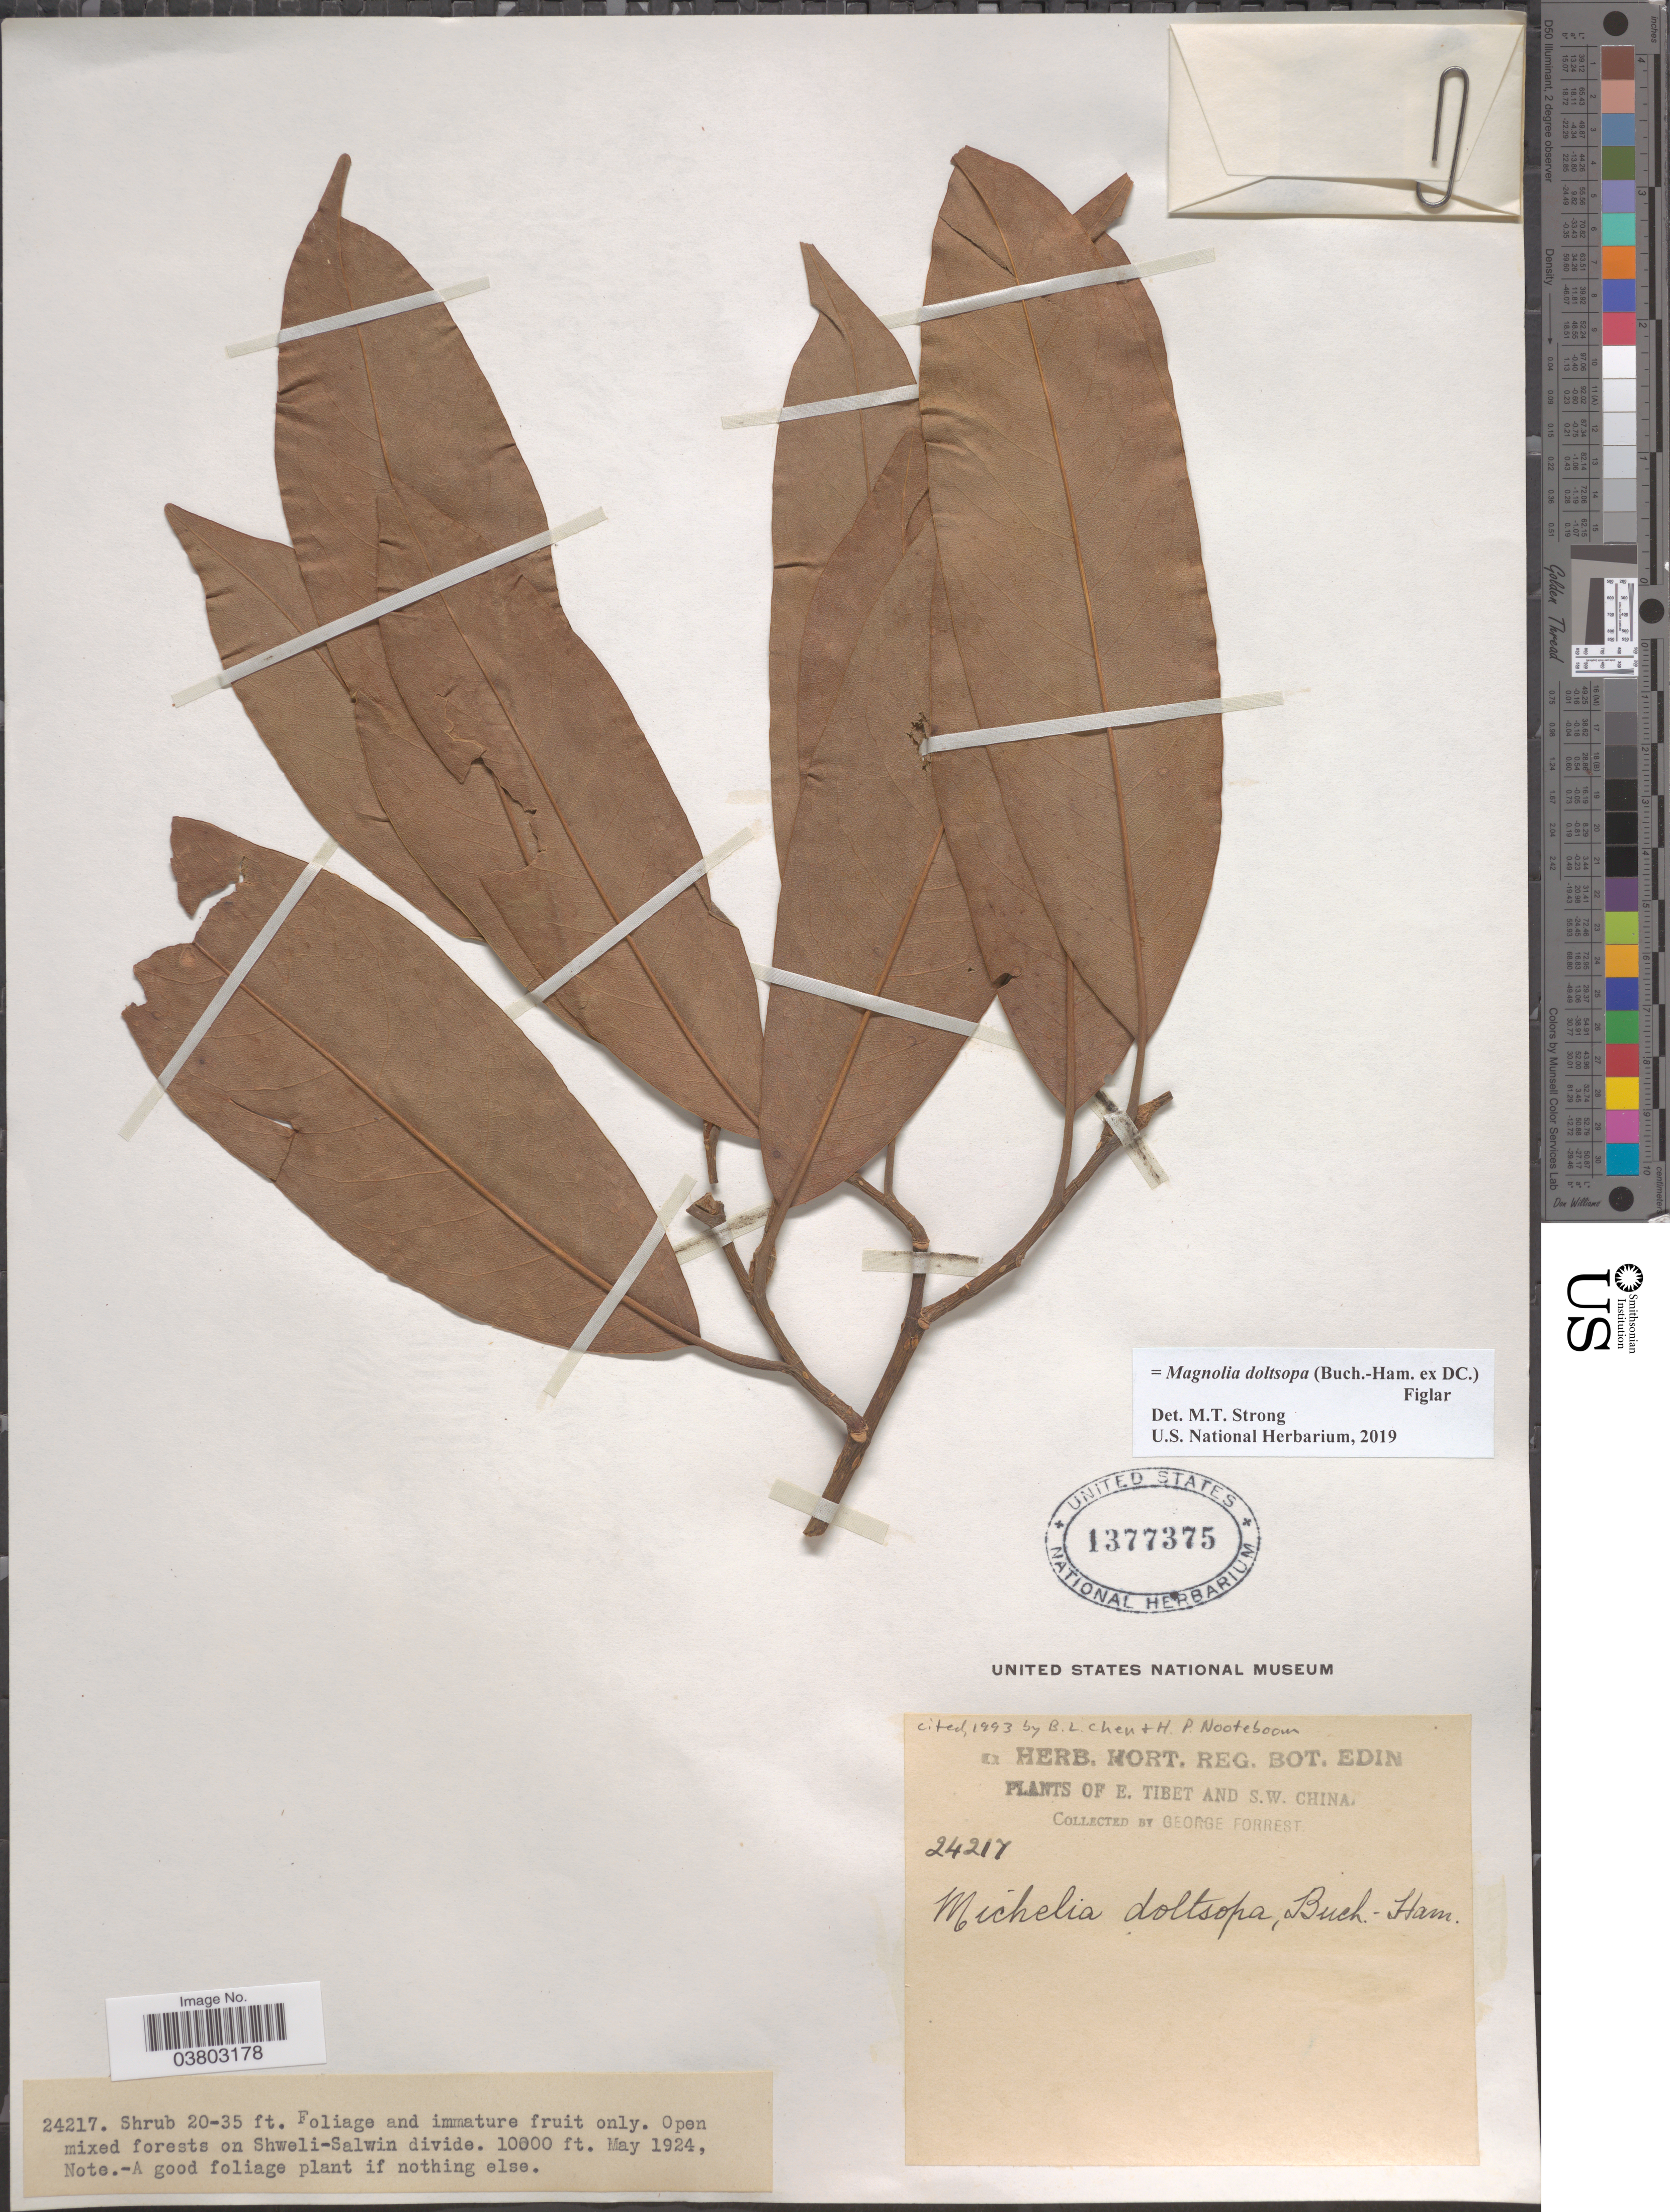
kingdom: Plantae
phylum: Tracheophyta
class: Magnoliopsida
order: Magnoliales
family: Magnoliaceae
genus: Magnolia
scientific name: Magnolia doltsopa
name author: (Buch.-Ham. ex DC.) Figlar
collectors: G. Forrest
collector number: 24217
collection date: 1924-05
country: China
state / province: Xizang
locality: E. Tibet and S.W. China. On Shweli-Salwin divide.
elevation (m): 3048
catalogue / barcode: US 1377375